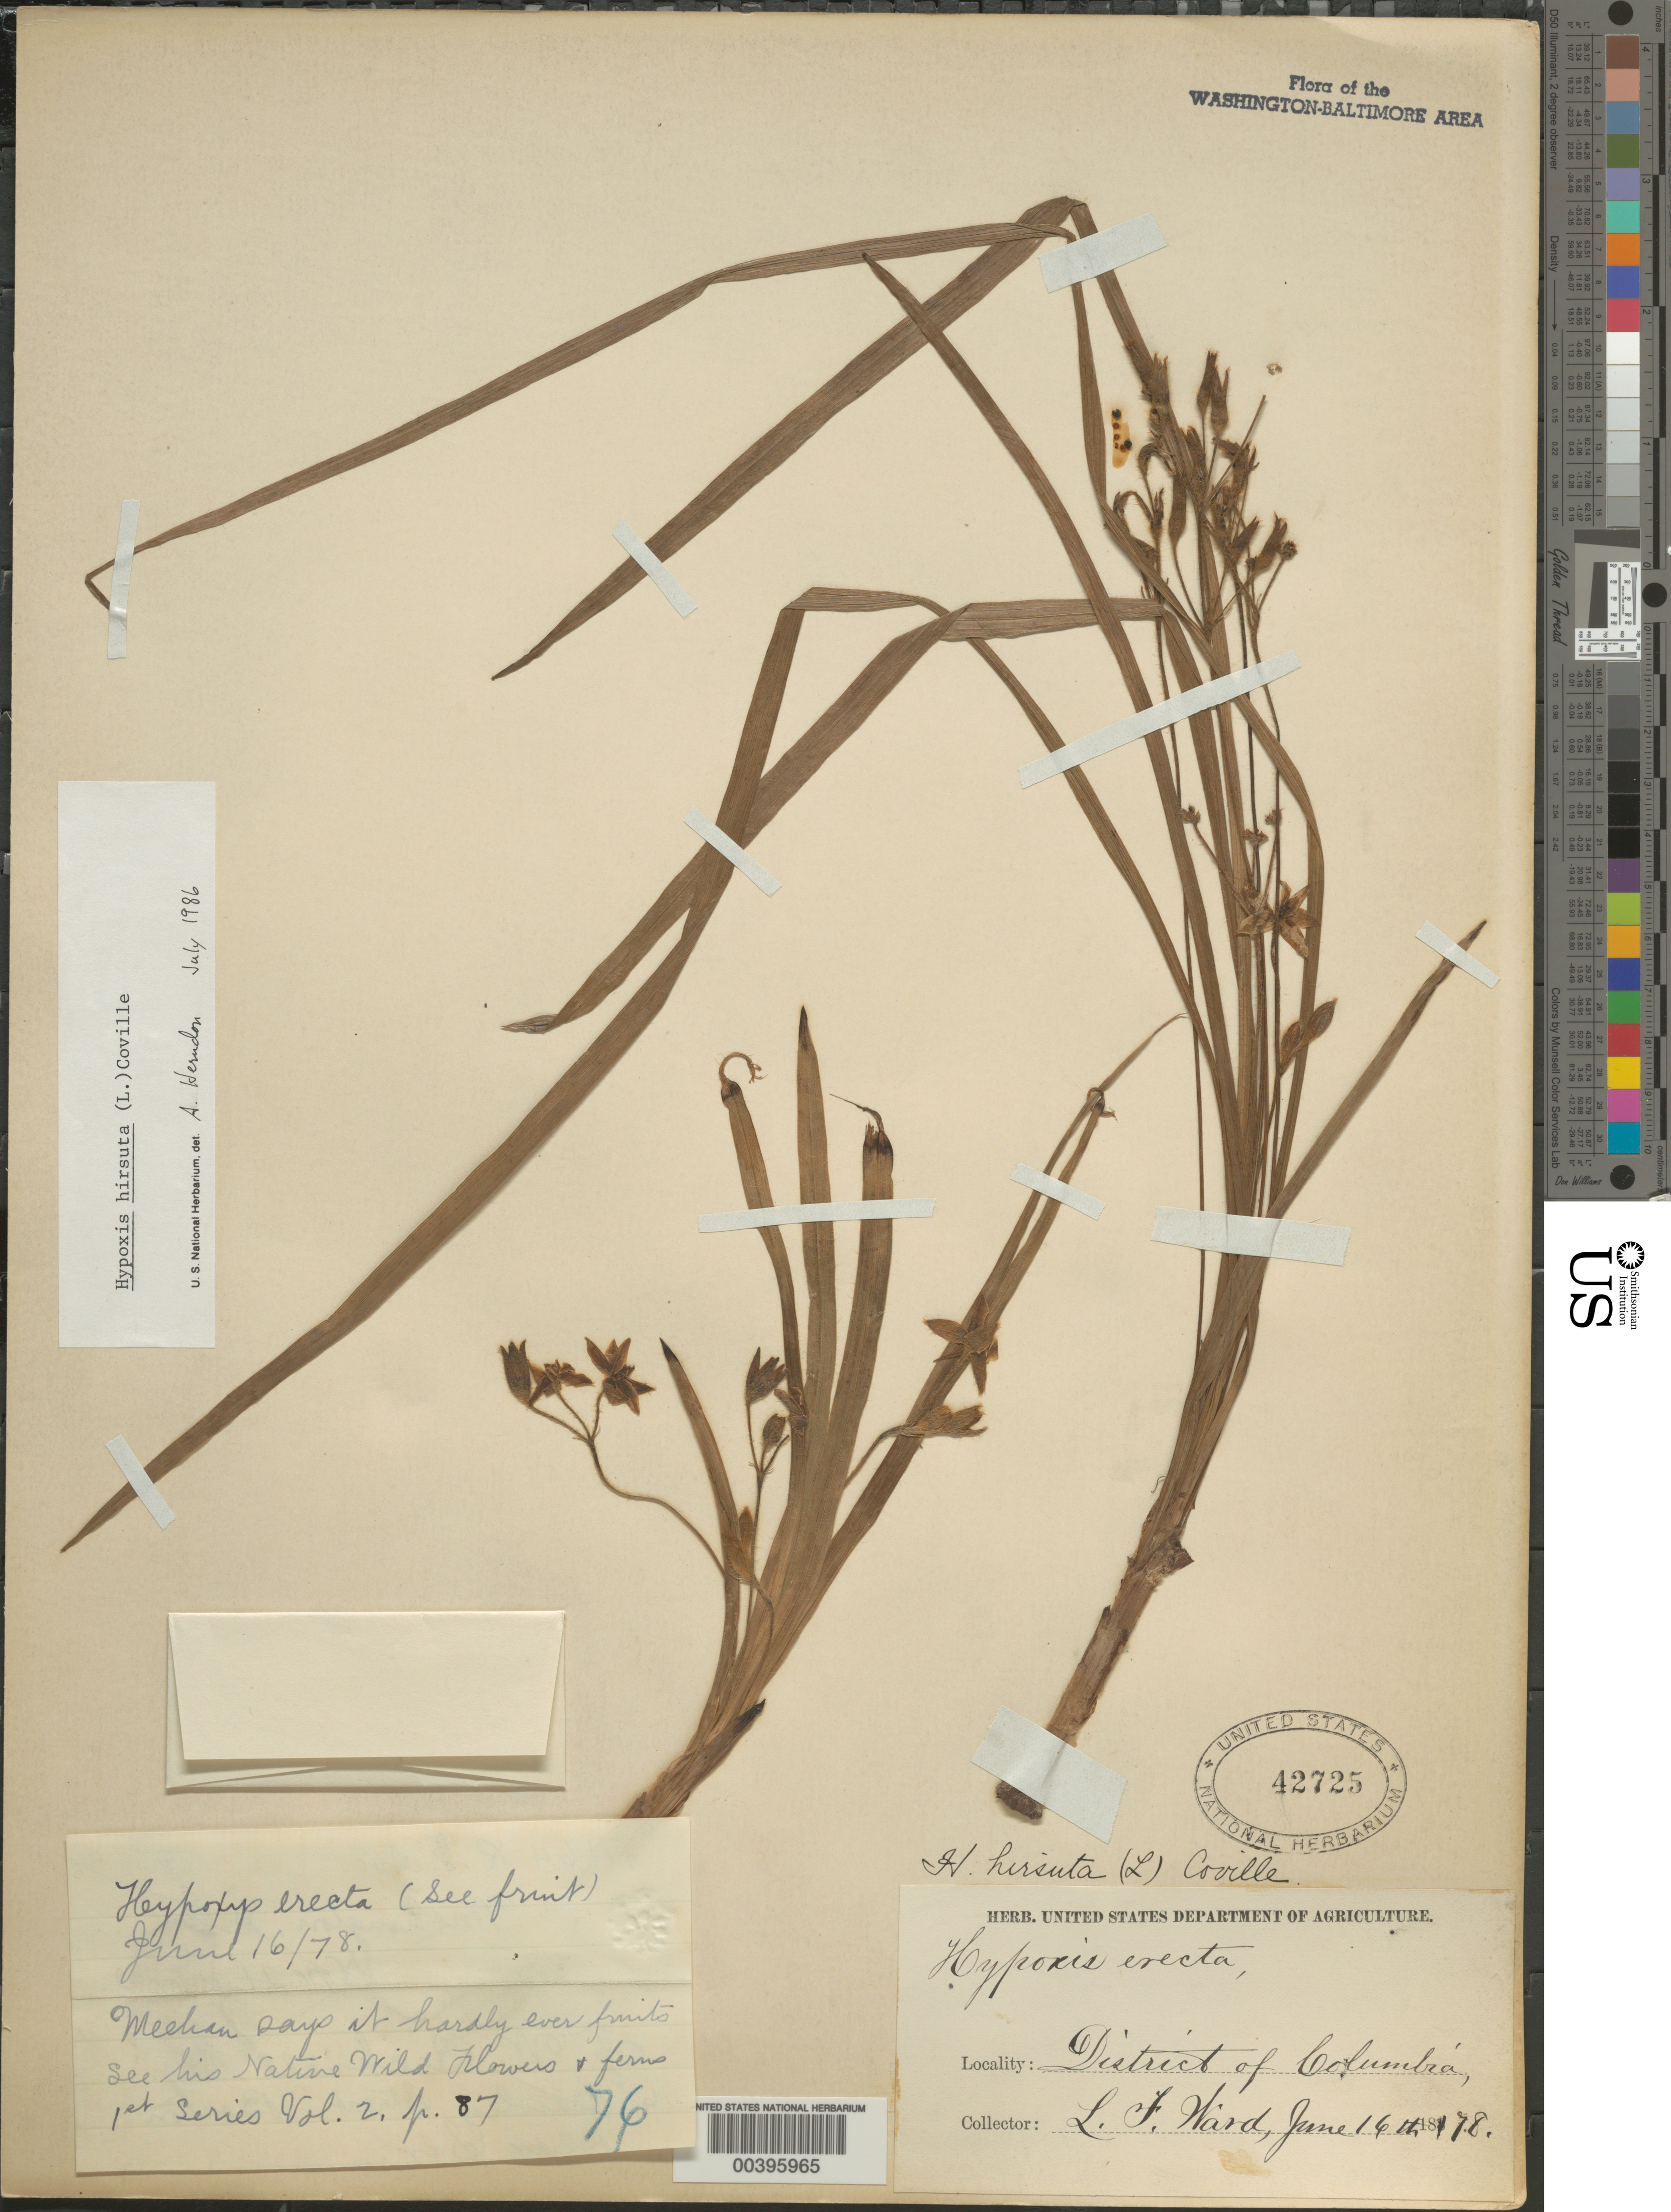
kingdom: Plantae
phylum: Tracheophyta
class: Liliopsida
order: Asparagales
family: Hypoxidaceae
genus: Hypoxis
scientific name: Hypoxis hirsuta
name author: (L.) Coville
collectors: L. F. Ward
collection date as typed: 16 Jun 1878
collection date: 1878-06-16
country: United States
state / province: District of Columbia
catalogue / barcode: US 42725